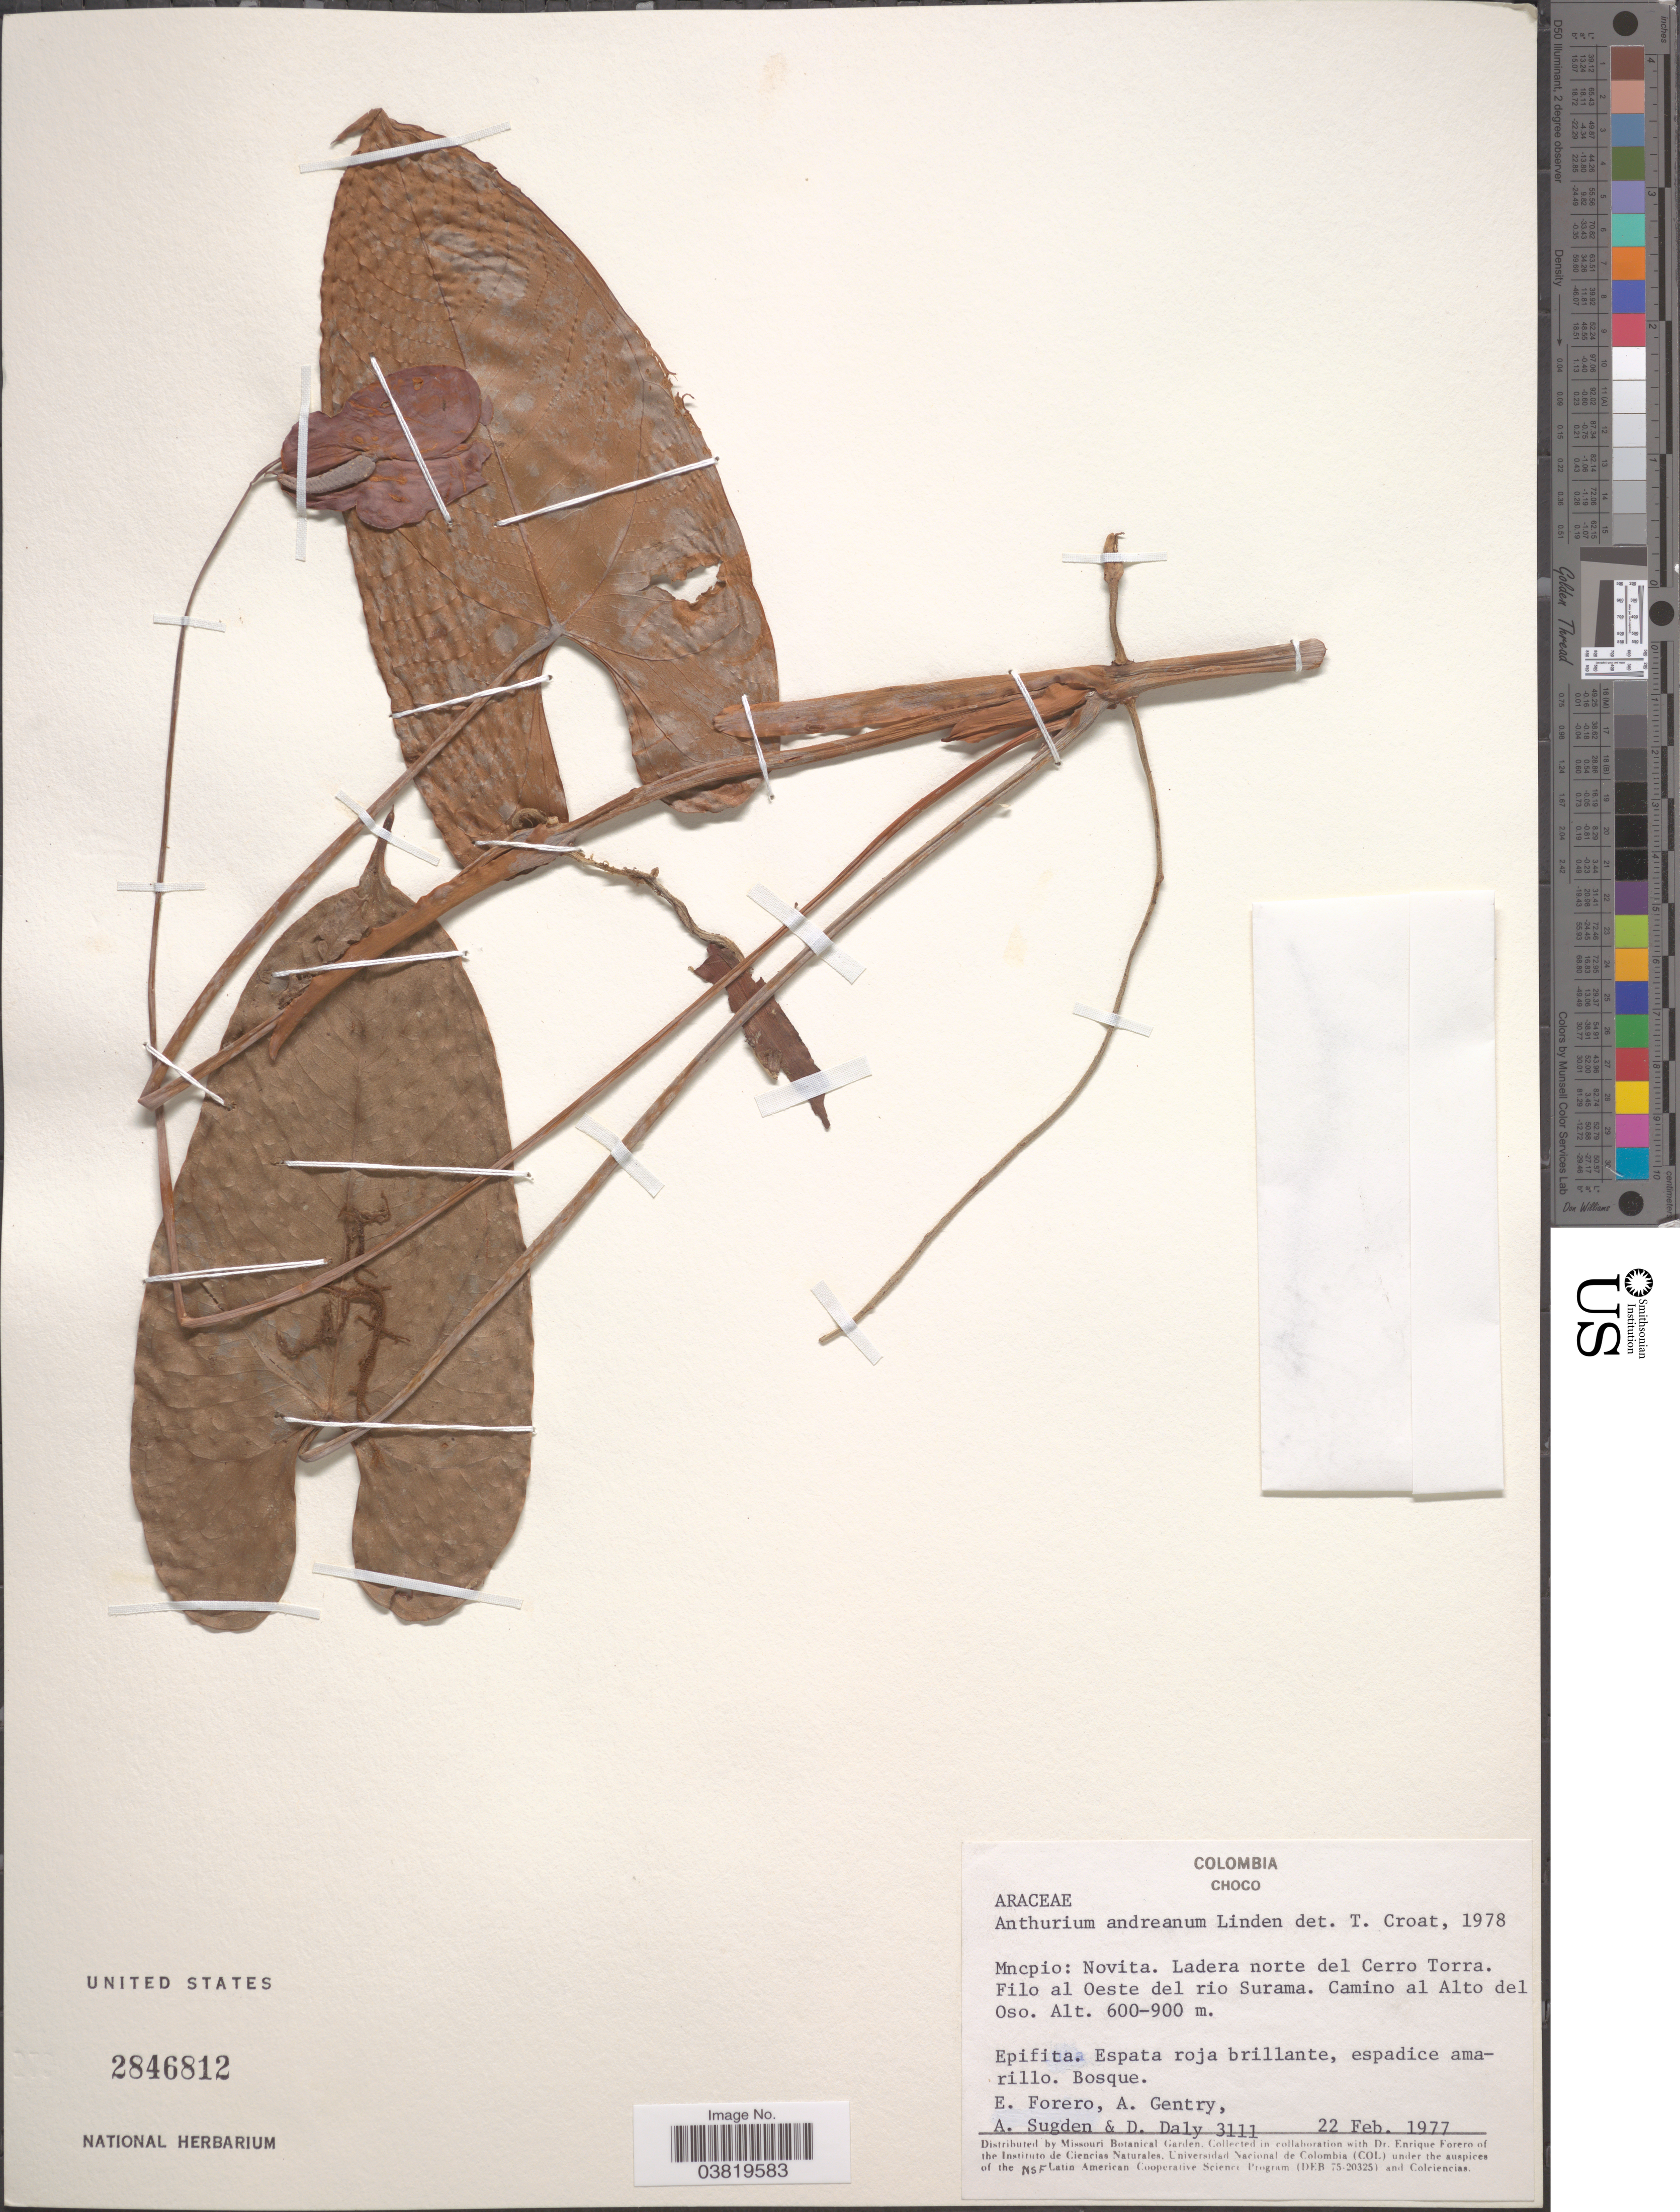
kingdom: Plantae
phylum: Tracheophyta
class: Liliopsida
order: Alismatales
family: Araceae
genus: Anthurium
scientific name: Anthurium andraeanum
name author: Linden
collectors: E. Forero, A. H. Gentry, A. Sugden & D. C. Daly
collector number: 3111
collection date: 1977-02-22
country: Colombia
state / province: Chocó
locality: Mncpio: Novita. Ladera norte del Cerro Torra. Filo al Oeste del rio Surama. Camino al Alto del Oso.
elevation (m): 600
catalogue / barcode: US 2846812